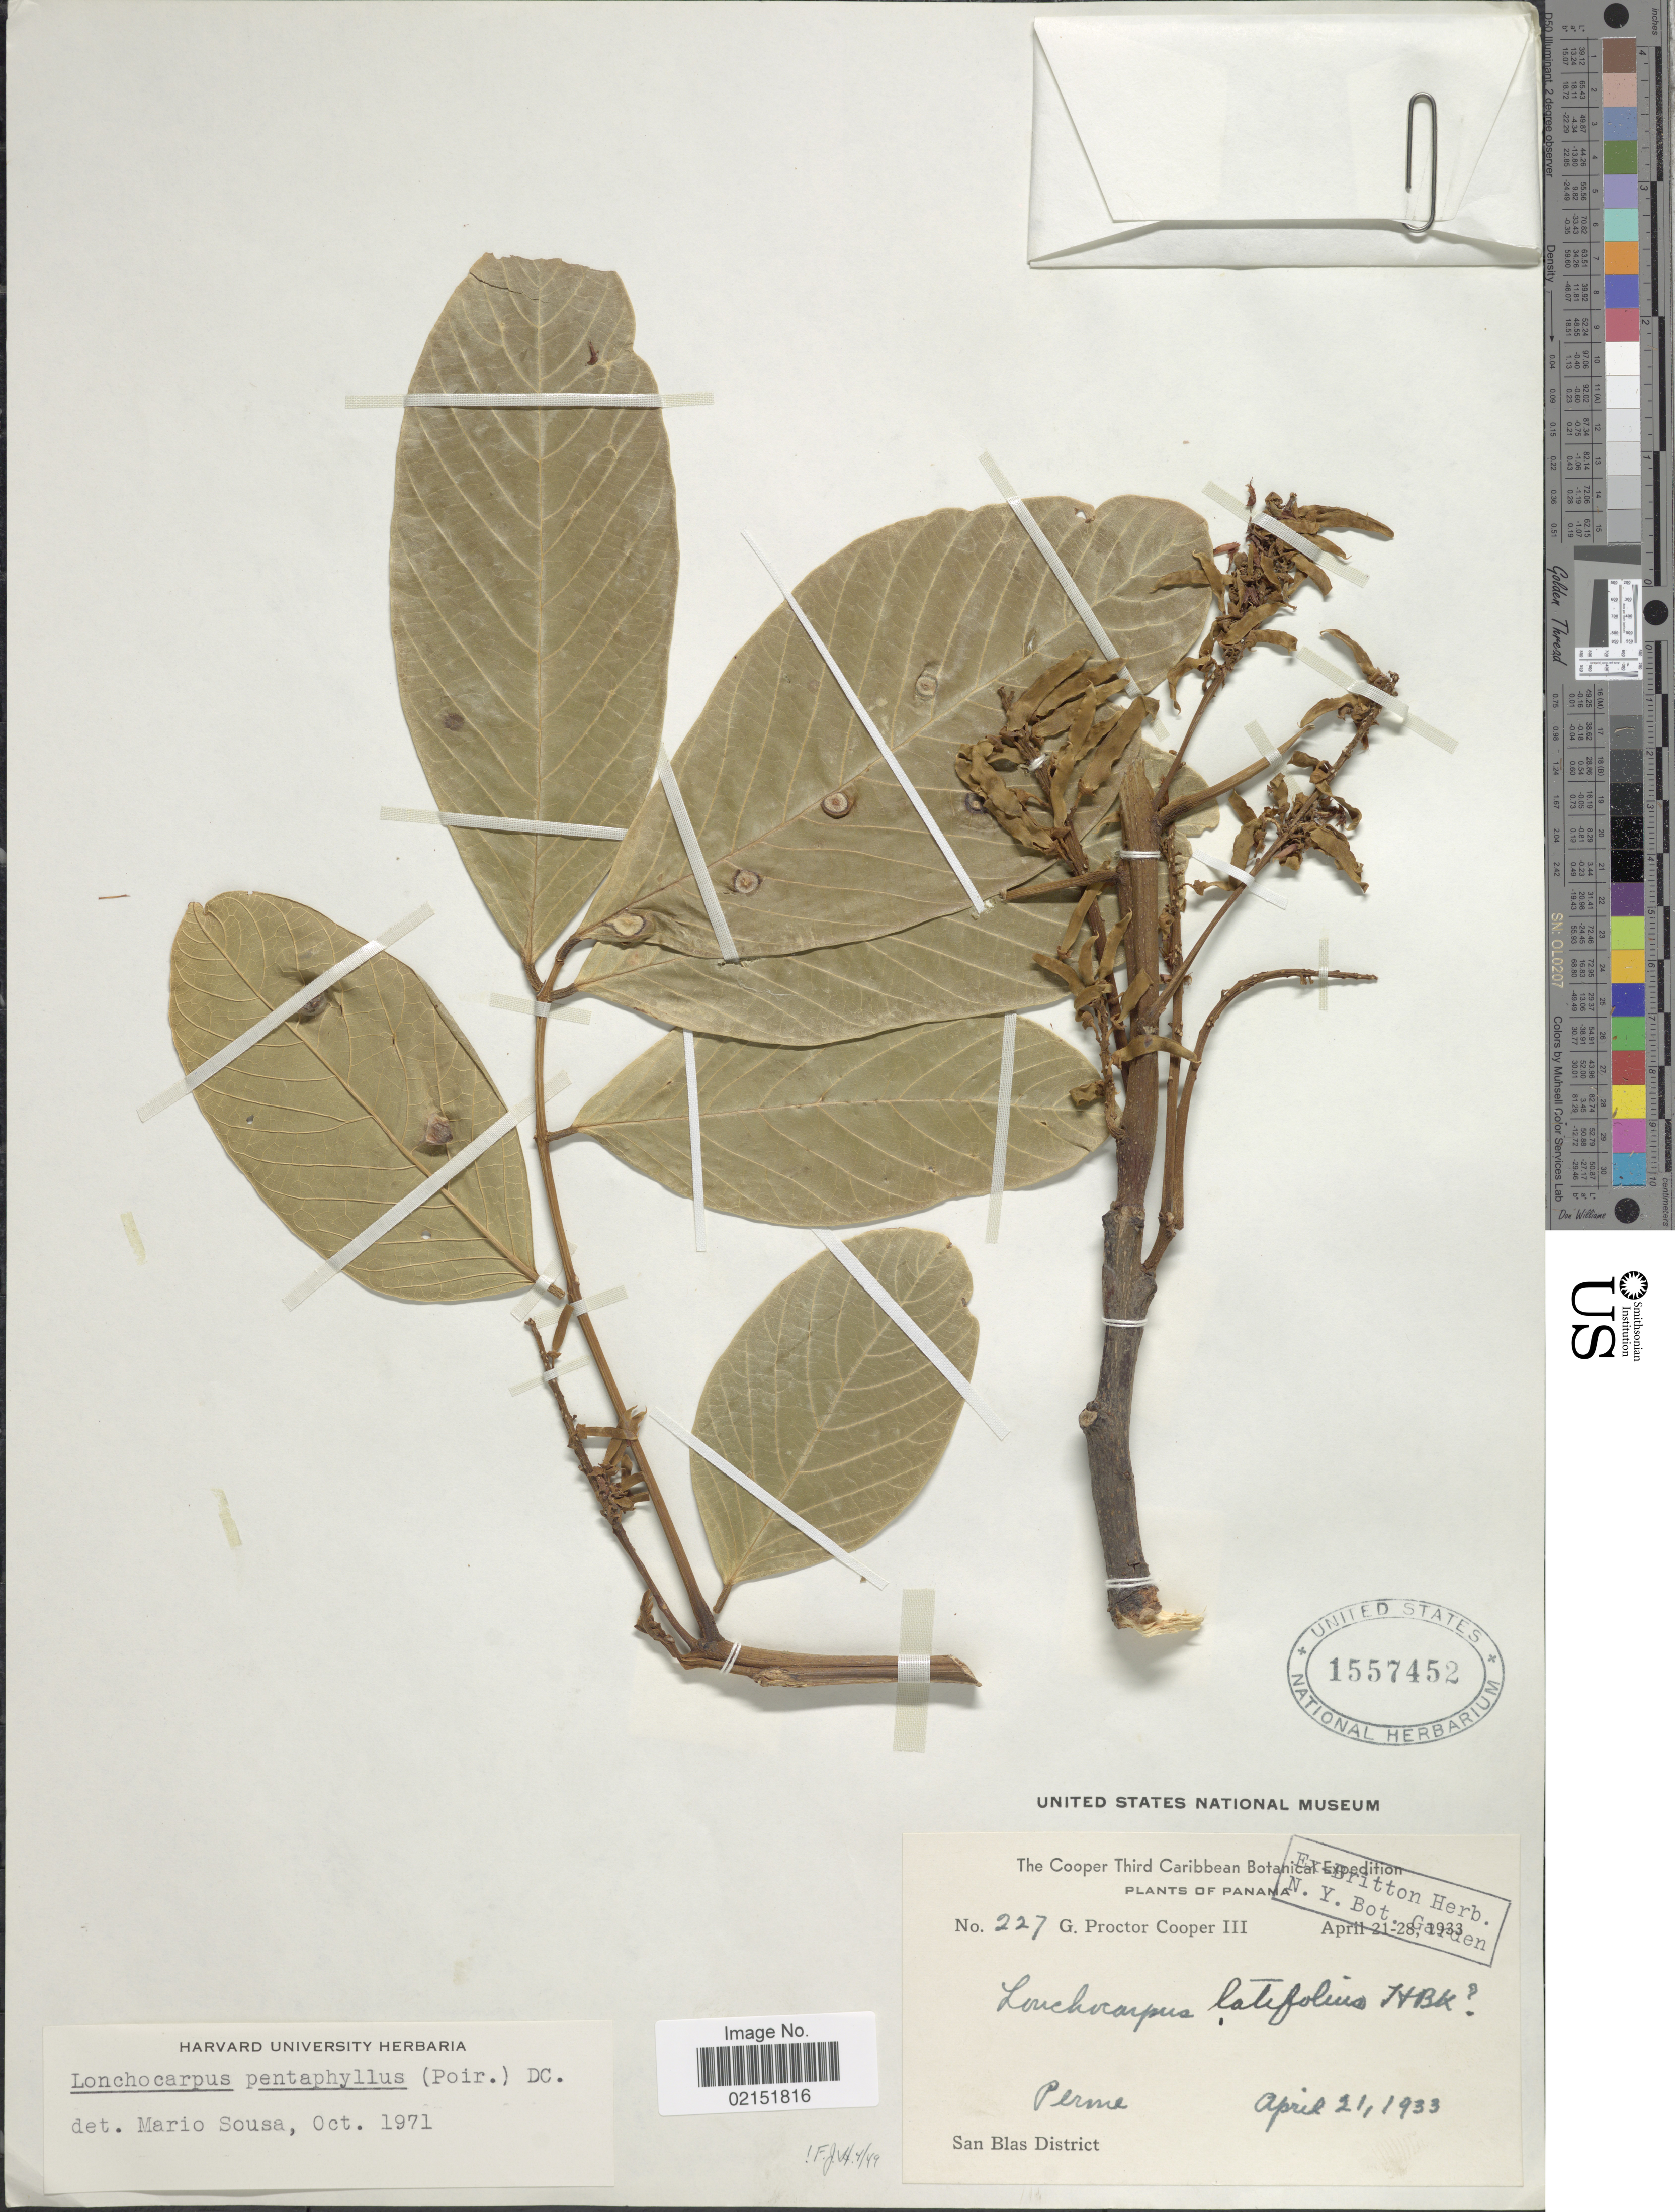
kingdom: Plantae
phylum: Tracheophyta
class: Magnoliopsida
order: Fabales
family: Fabaceae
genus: Lonchocarpus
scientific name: Lonchocarpus pentaphyllus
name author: (Poir.) DC.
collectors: G. Cooper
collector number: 227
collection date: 1933-04-21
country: Panama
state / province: Kuna Yala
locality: Perme, The Cooper Third Botanical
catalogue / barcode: US 1557452